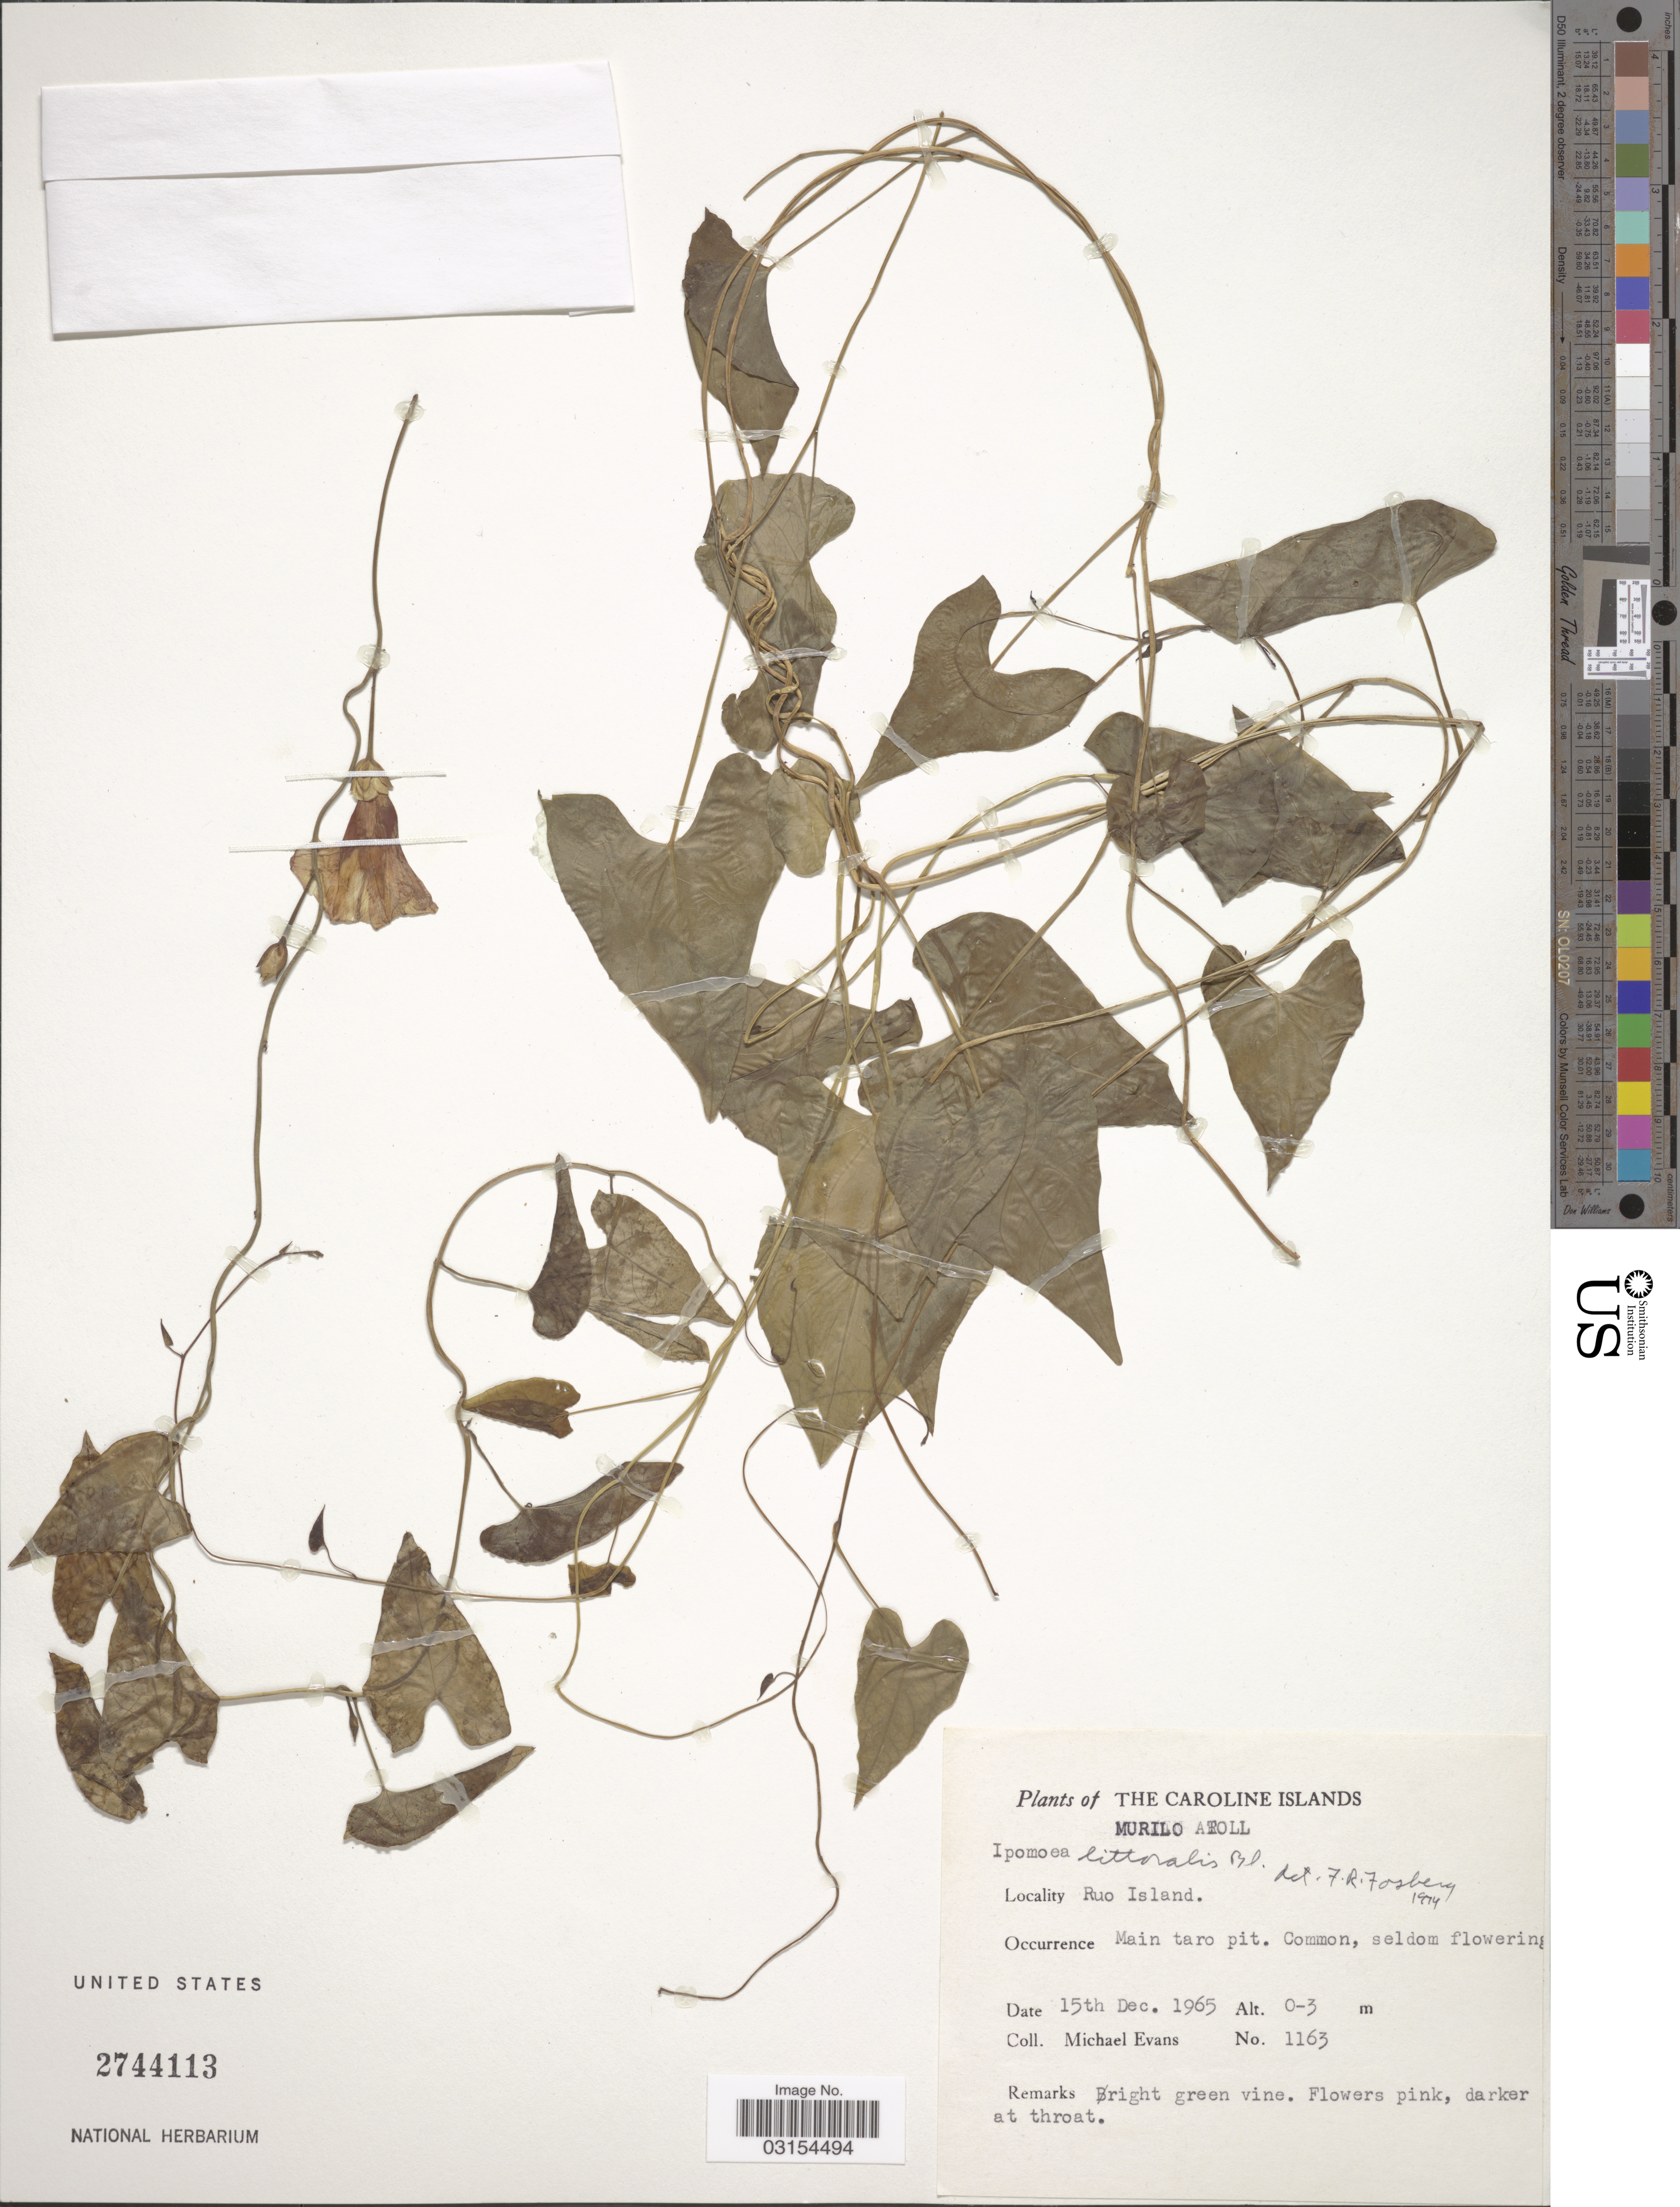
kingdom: Plantae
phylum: Tracheophyta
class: Magnoliopsida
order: Solanales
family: Convolvulaceae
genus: Ipomoea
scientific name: Ipomoea littoralis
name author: Blume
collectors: M. Evans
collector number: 1163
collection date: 1965-12-15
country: Micronesia, Federated States of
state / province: Truk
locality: Caroline Islands. Murilo Atoll. Ruo Island.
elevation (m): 0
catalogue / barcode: US 2744113